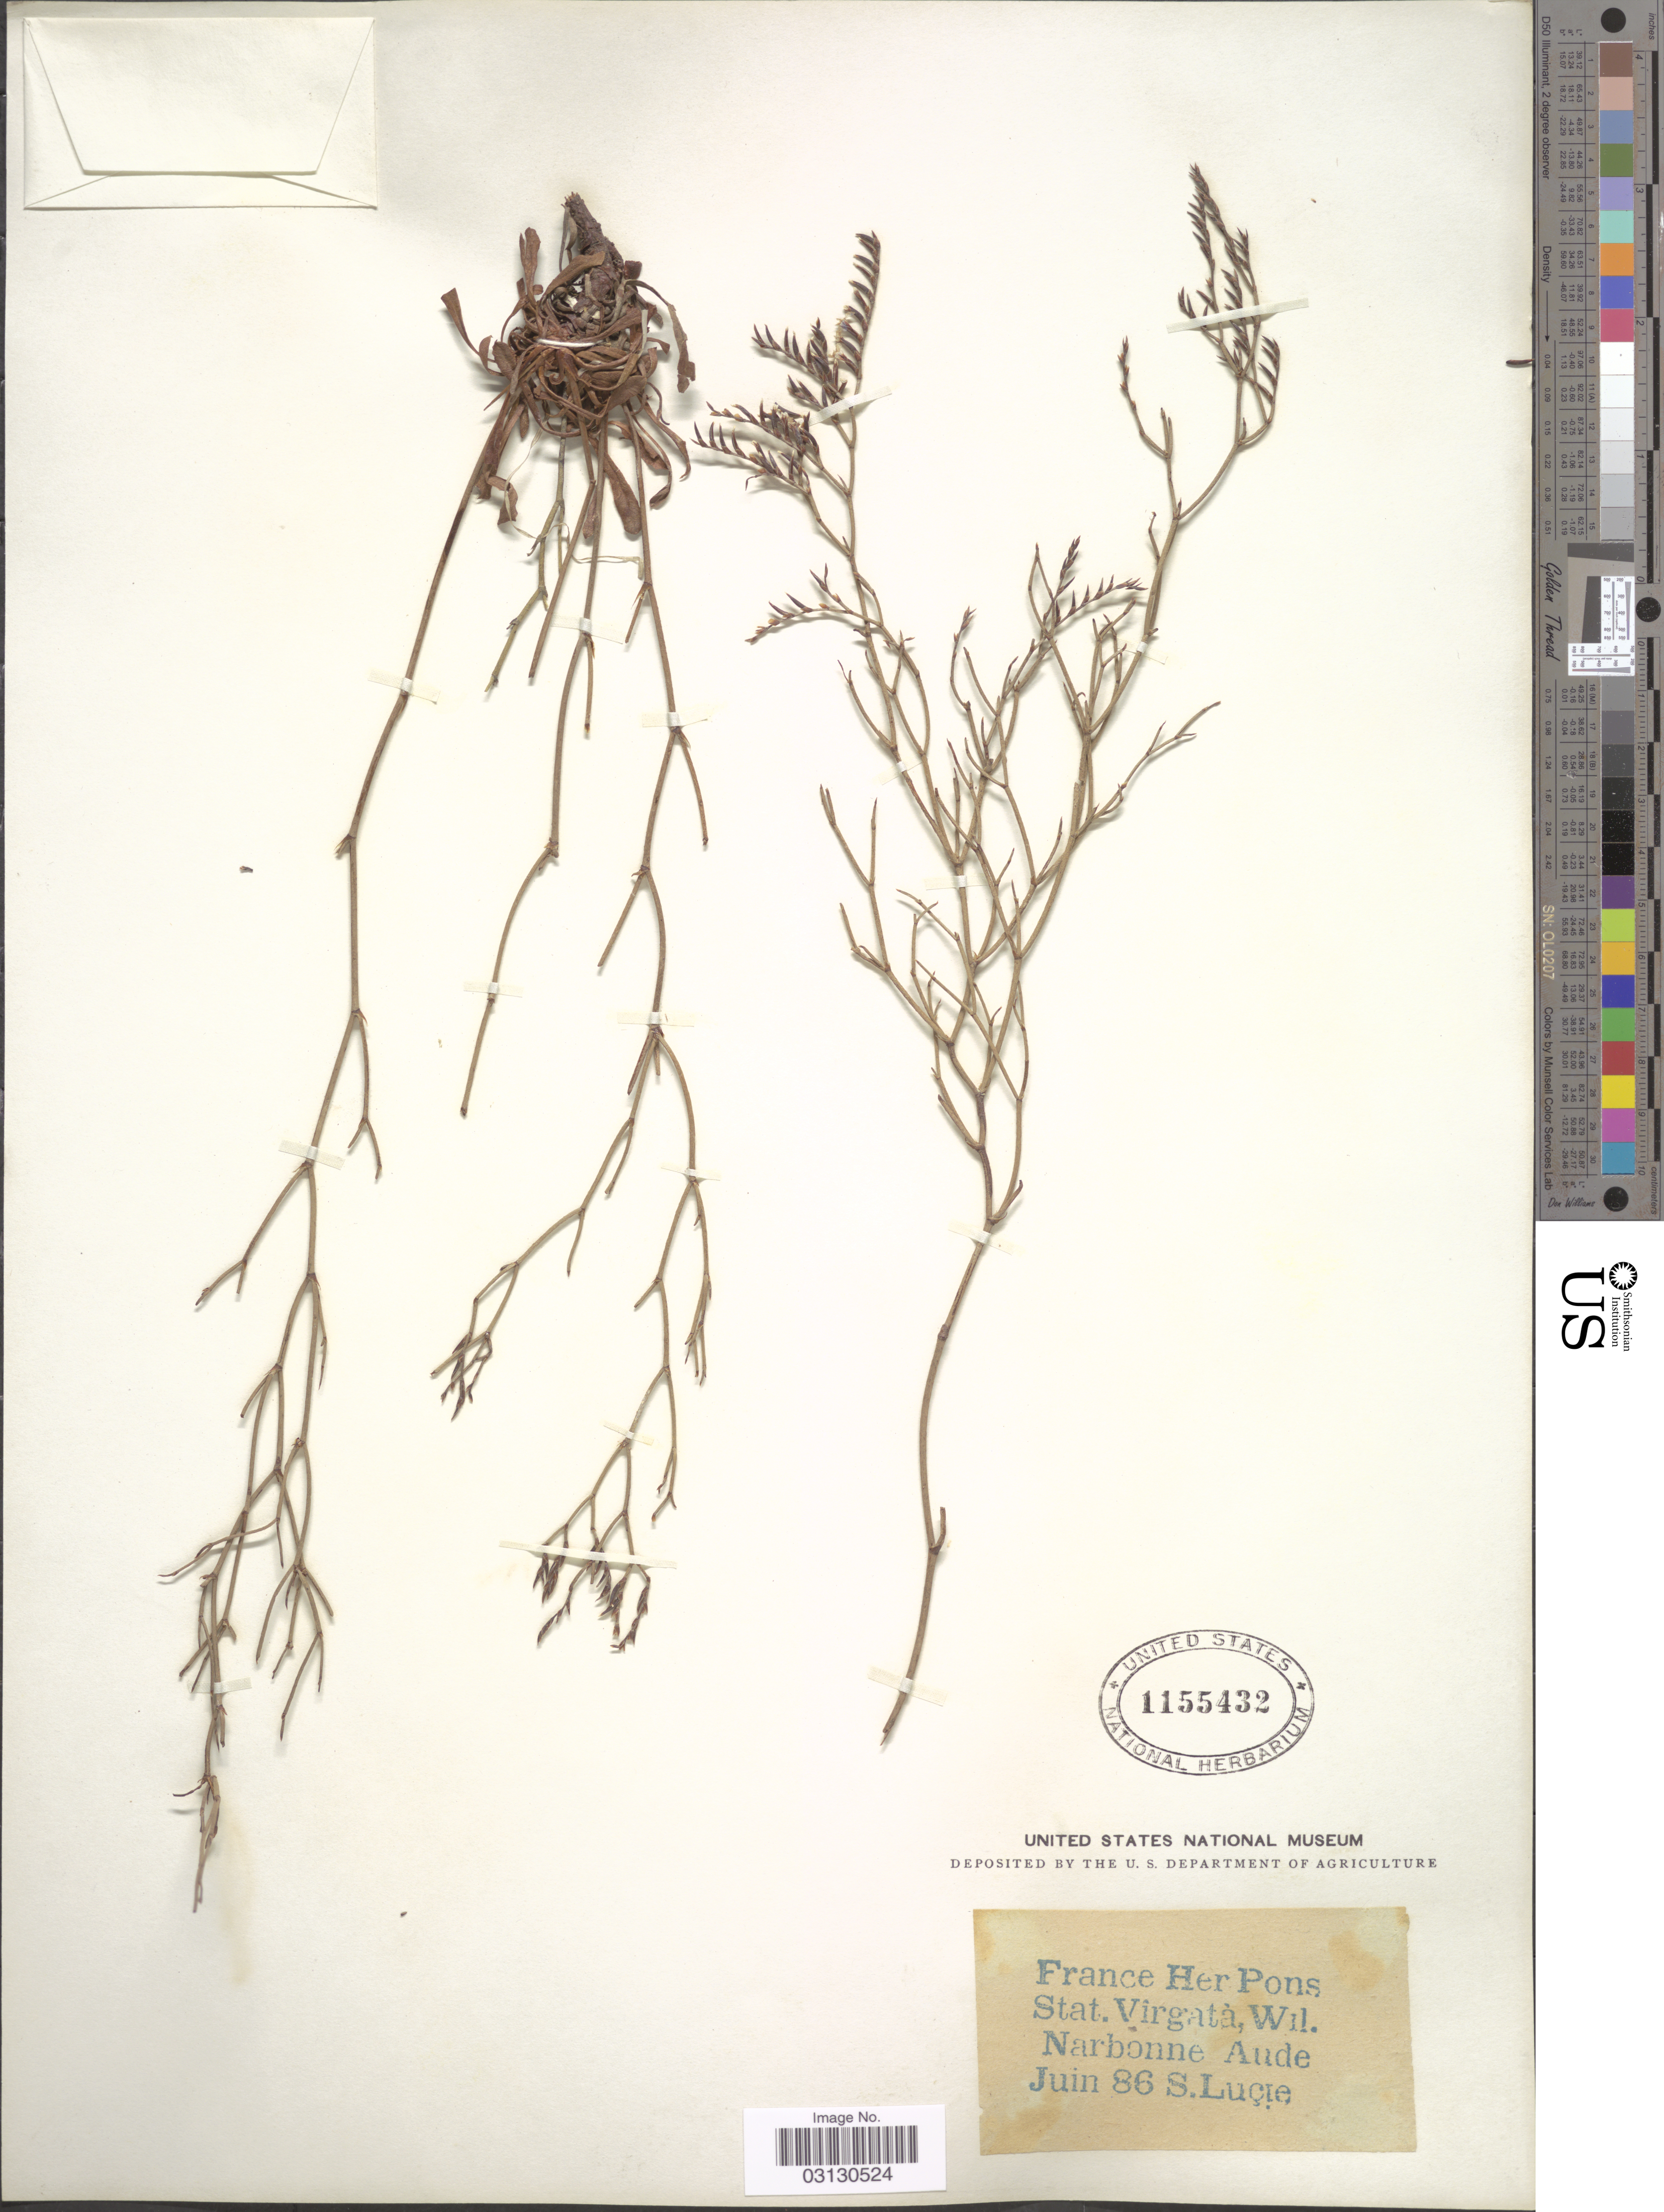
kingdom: Plantae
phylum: Tracheophyta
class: Magnoliopsida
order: Caryophyllales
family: Plumbaginaceae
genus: Limonium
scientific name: Limonium virgatum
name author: (Willd.) Fourr.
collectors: S. Luçie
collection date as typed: Transcribed d/m/y: /6/86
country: France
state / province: Occitanie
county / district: Aude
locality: Her Pons [unsure placement] Narbonne Aude.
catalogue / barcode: US 1155432